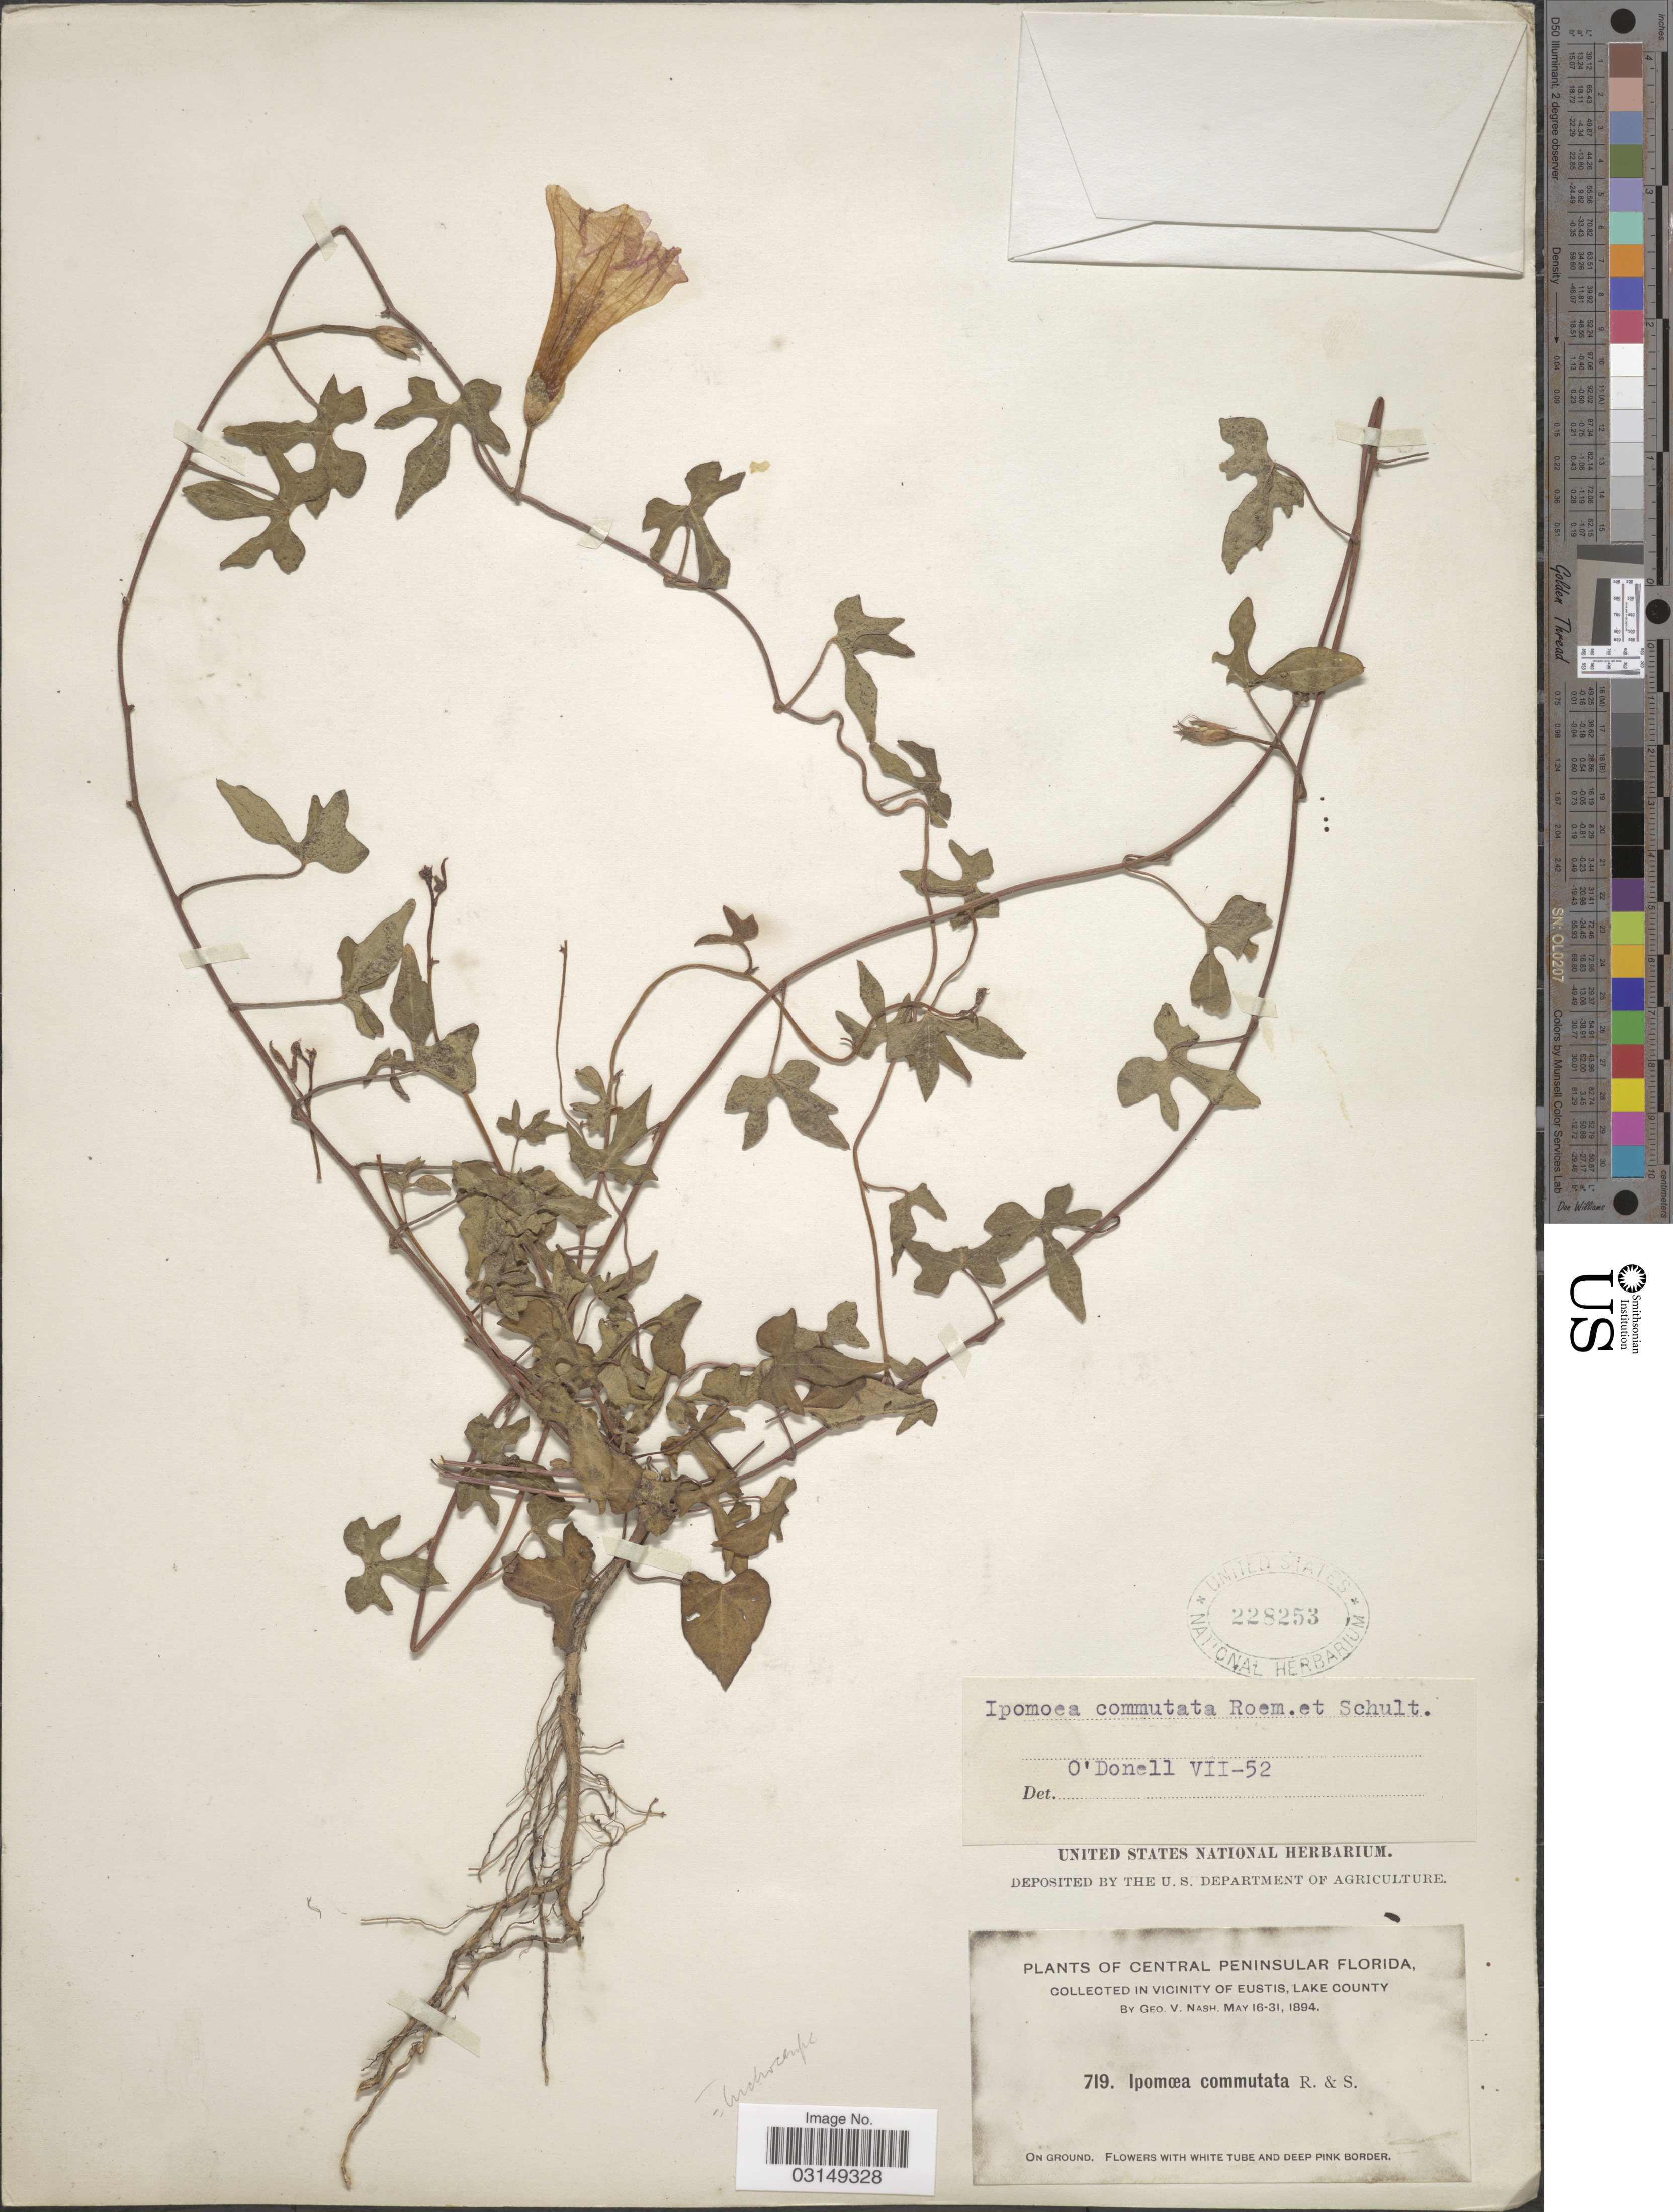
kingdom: Plantae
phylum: Tracheophyta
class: Magnoliopsida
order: Solanales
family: Convolvulaceae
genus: Ipomoea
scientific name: Ipomoea trichocarpa var. trichocarpa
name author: Elliott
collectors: G. V. Nash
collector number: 719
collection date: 1894-05-16/1894-05-31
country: United States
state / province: Florida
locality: Central Peninsular Florida. Vicinity of Eustis, Lake County.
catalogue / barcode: US 228253